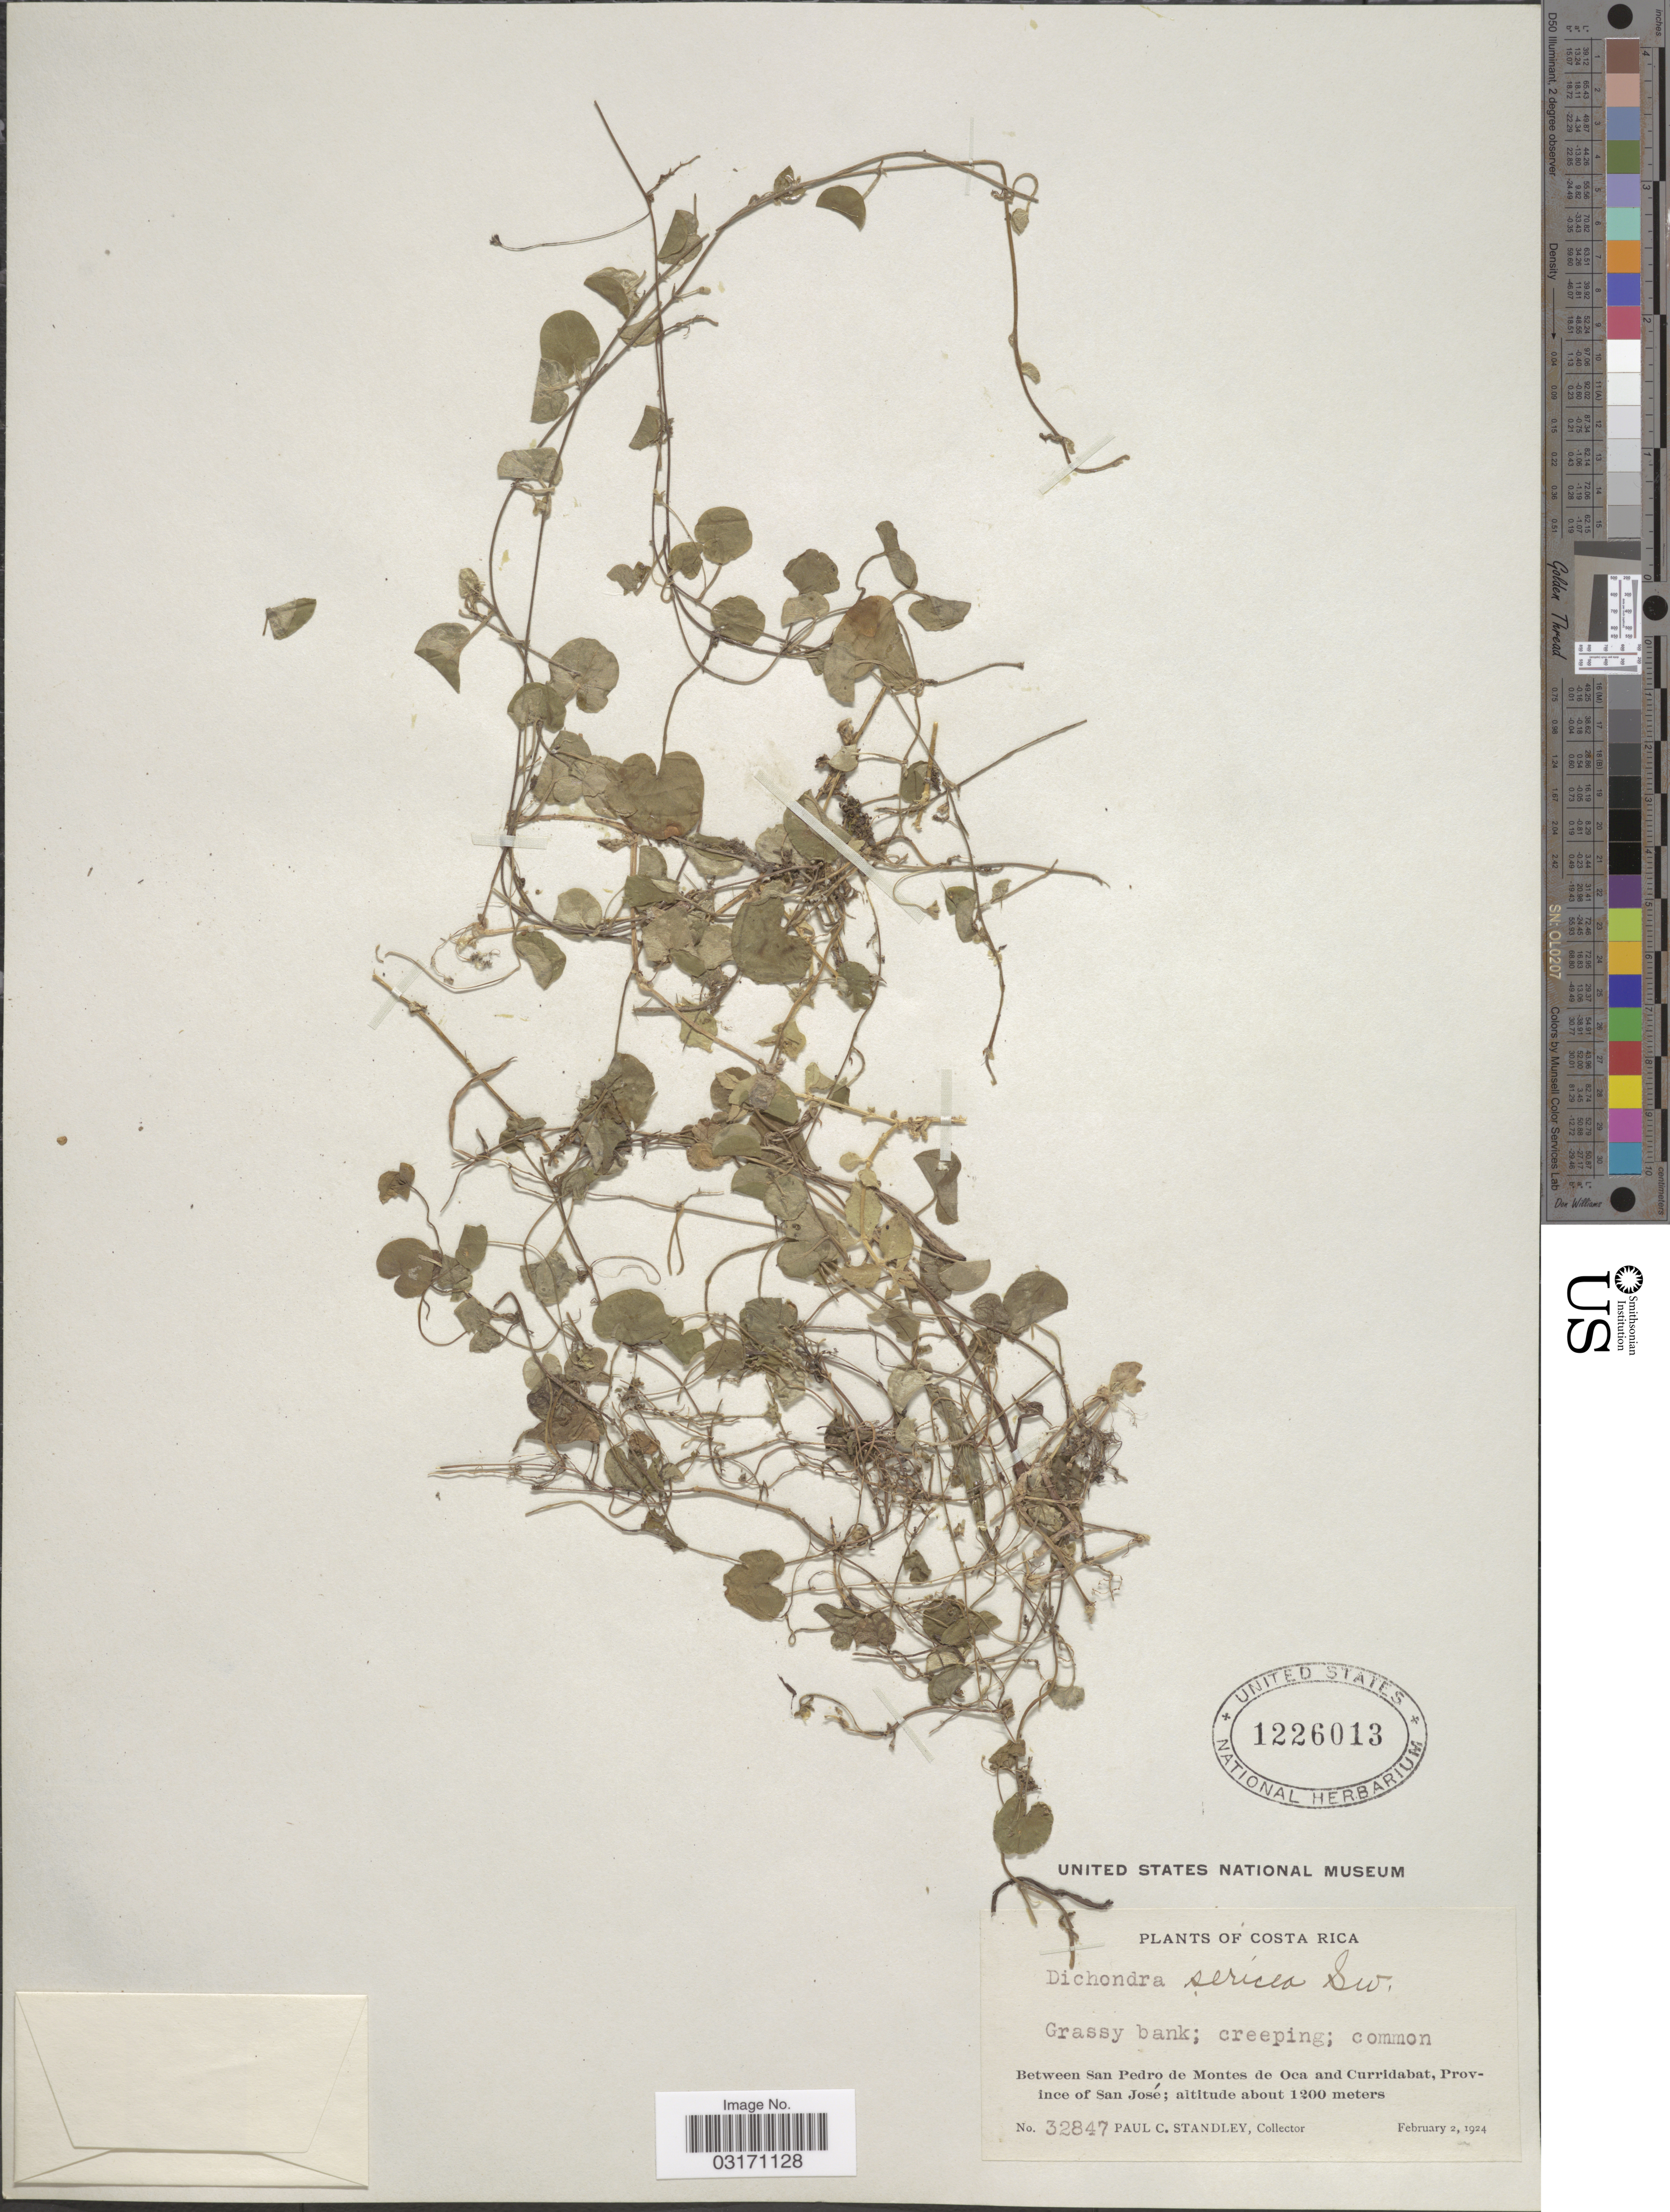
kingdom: Plantae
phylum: Tracheophyta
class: Magnoliopsida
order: Solanales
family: Convolvulaceae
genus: Dichondra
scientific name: Dichondra sericea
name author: Sw.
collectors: P. C. Standley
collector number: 32847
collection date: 1924-02-02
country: Costa Rica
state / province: San José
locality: Between San Pedro de Montes de Oca and Curridabat.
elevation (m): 1200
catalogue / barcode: US 1226013